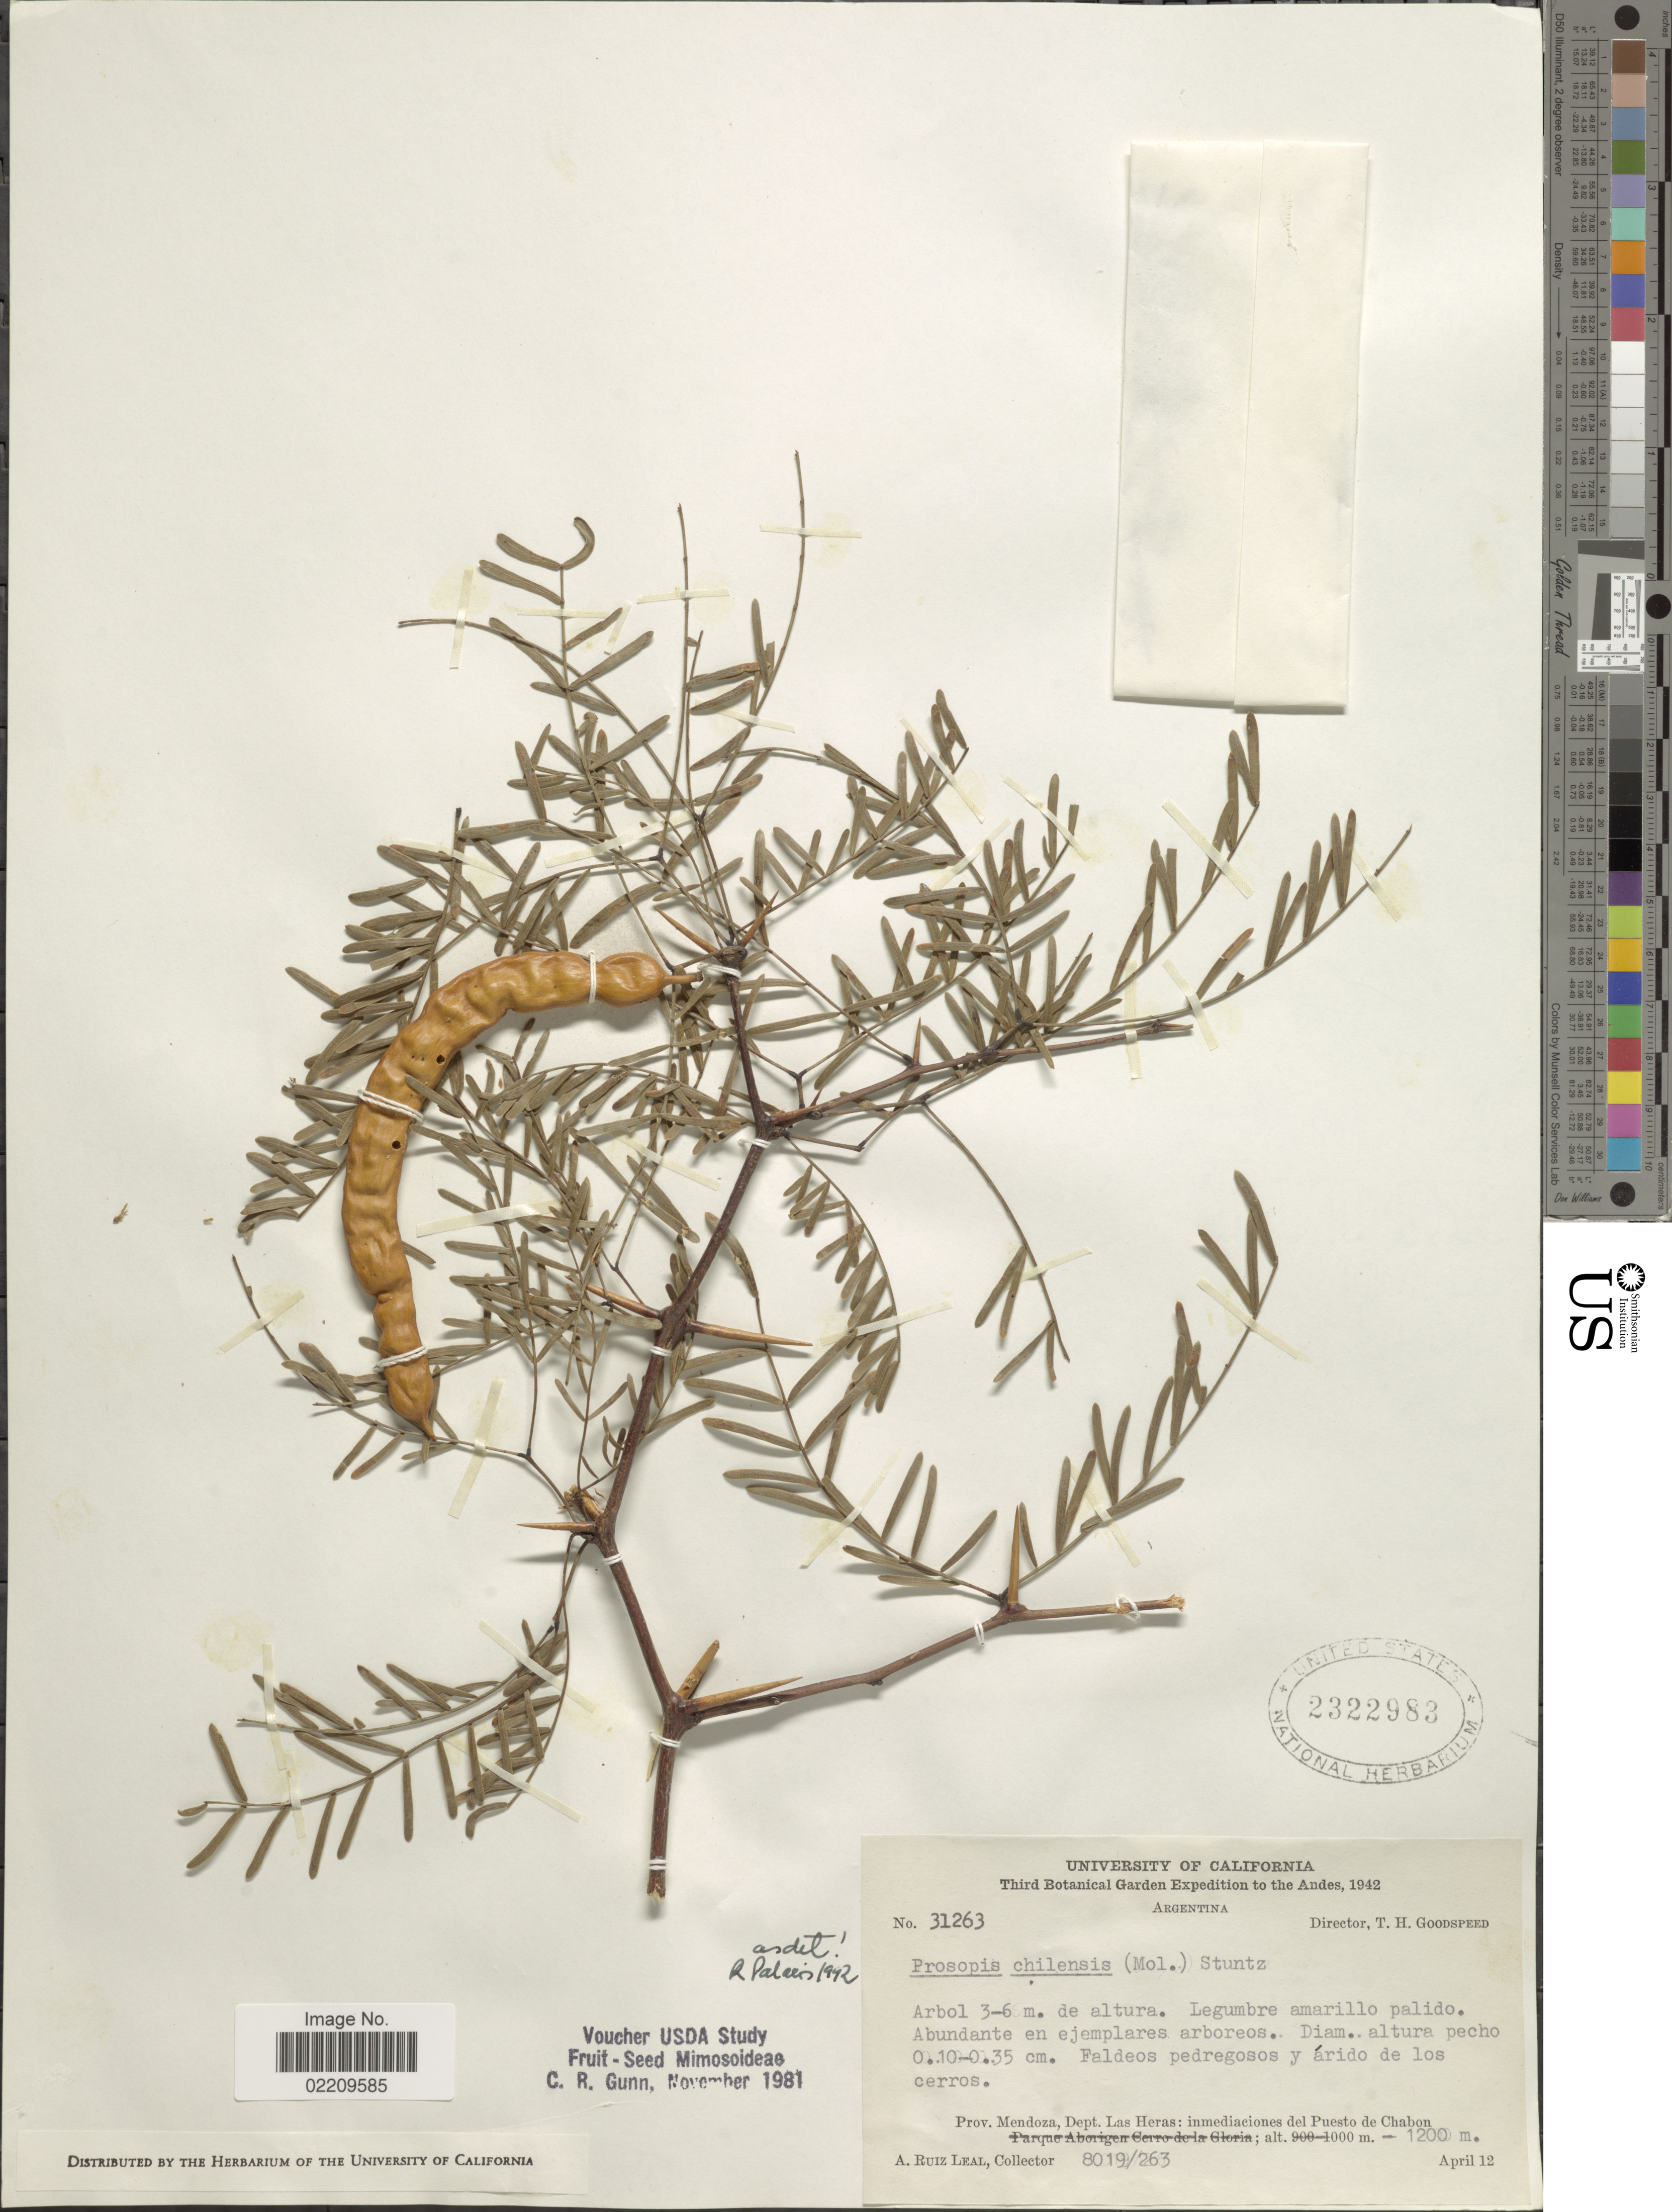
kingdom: Plantae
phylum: Tracheophyta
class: Magnoliopsida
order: Fabales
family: Fabaceae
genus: Neltuma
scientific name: Neltuma chilensis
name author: (Molina) C. E. Hughes & G.P. Lewis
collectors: A. R. Leal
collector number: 8019/263/31263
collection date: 1942-04-12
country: Argentina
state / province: Mendoza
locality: The Andes. Dept. Las Heras; immediaciones del Puesto de Chabon.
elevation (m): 1000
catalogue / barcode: US 2322983